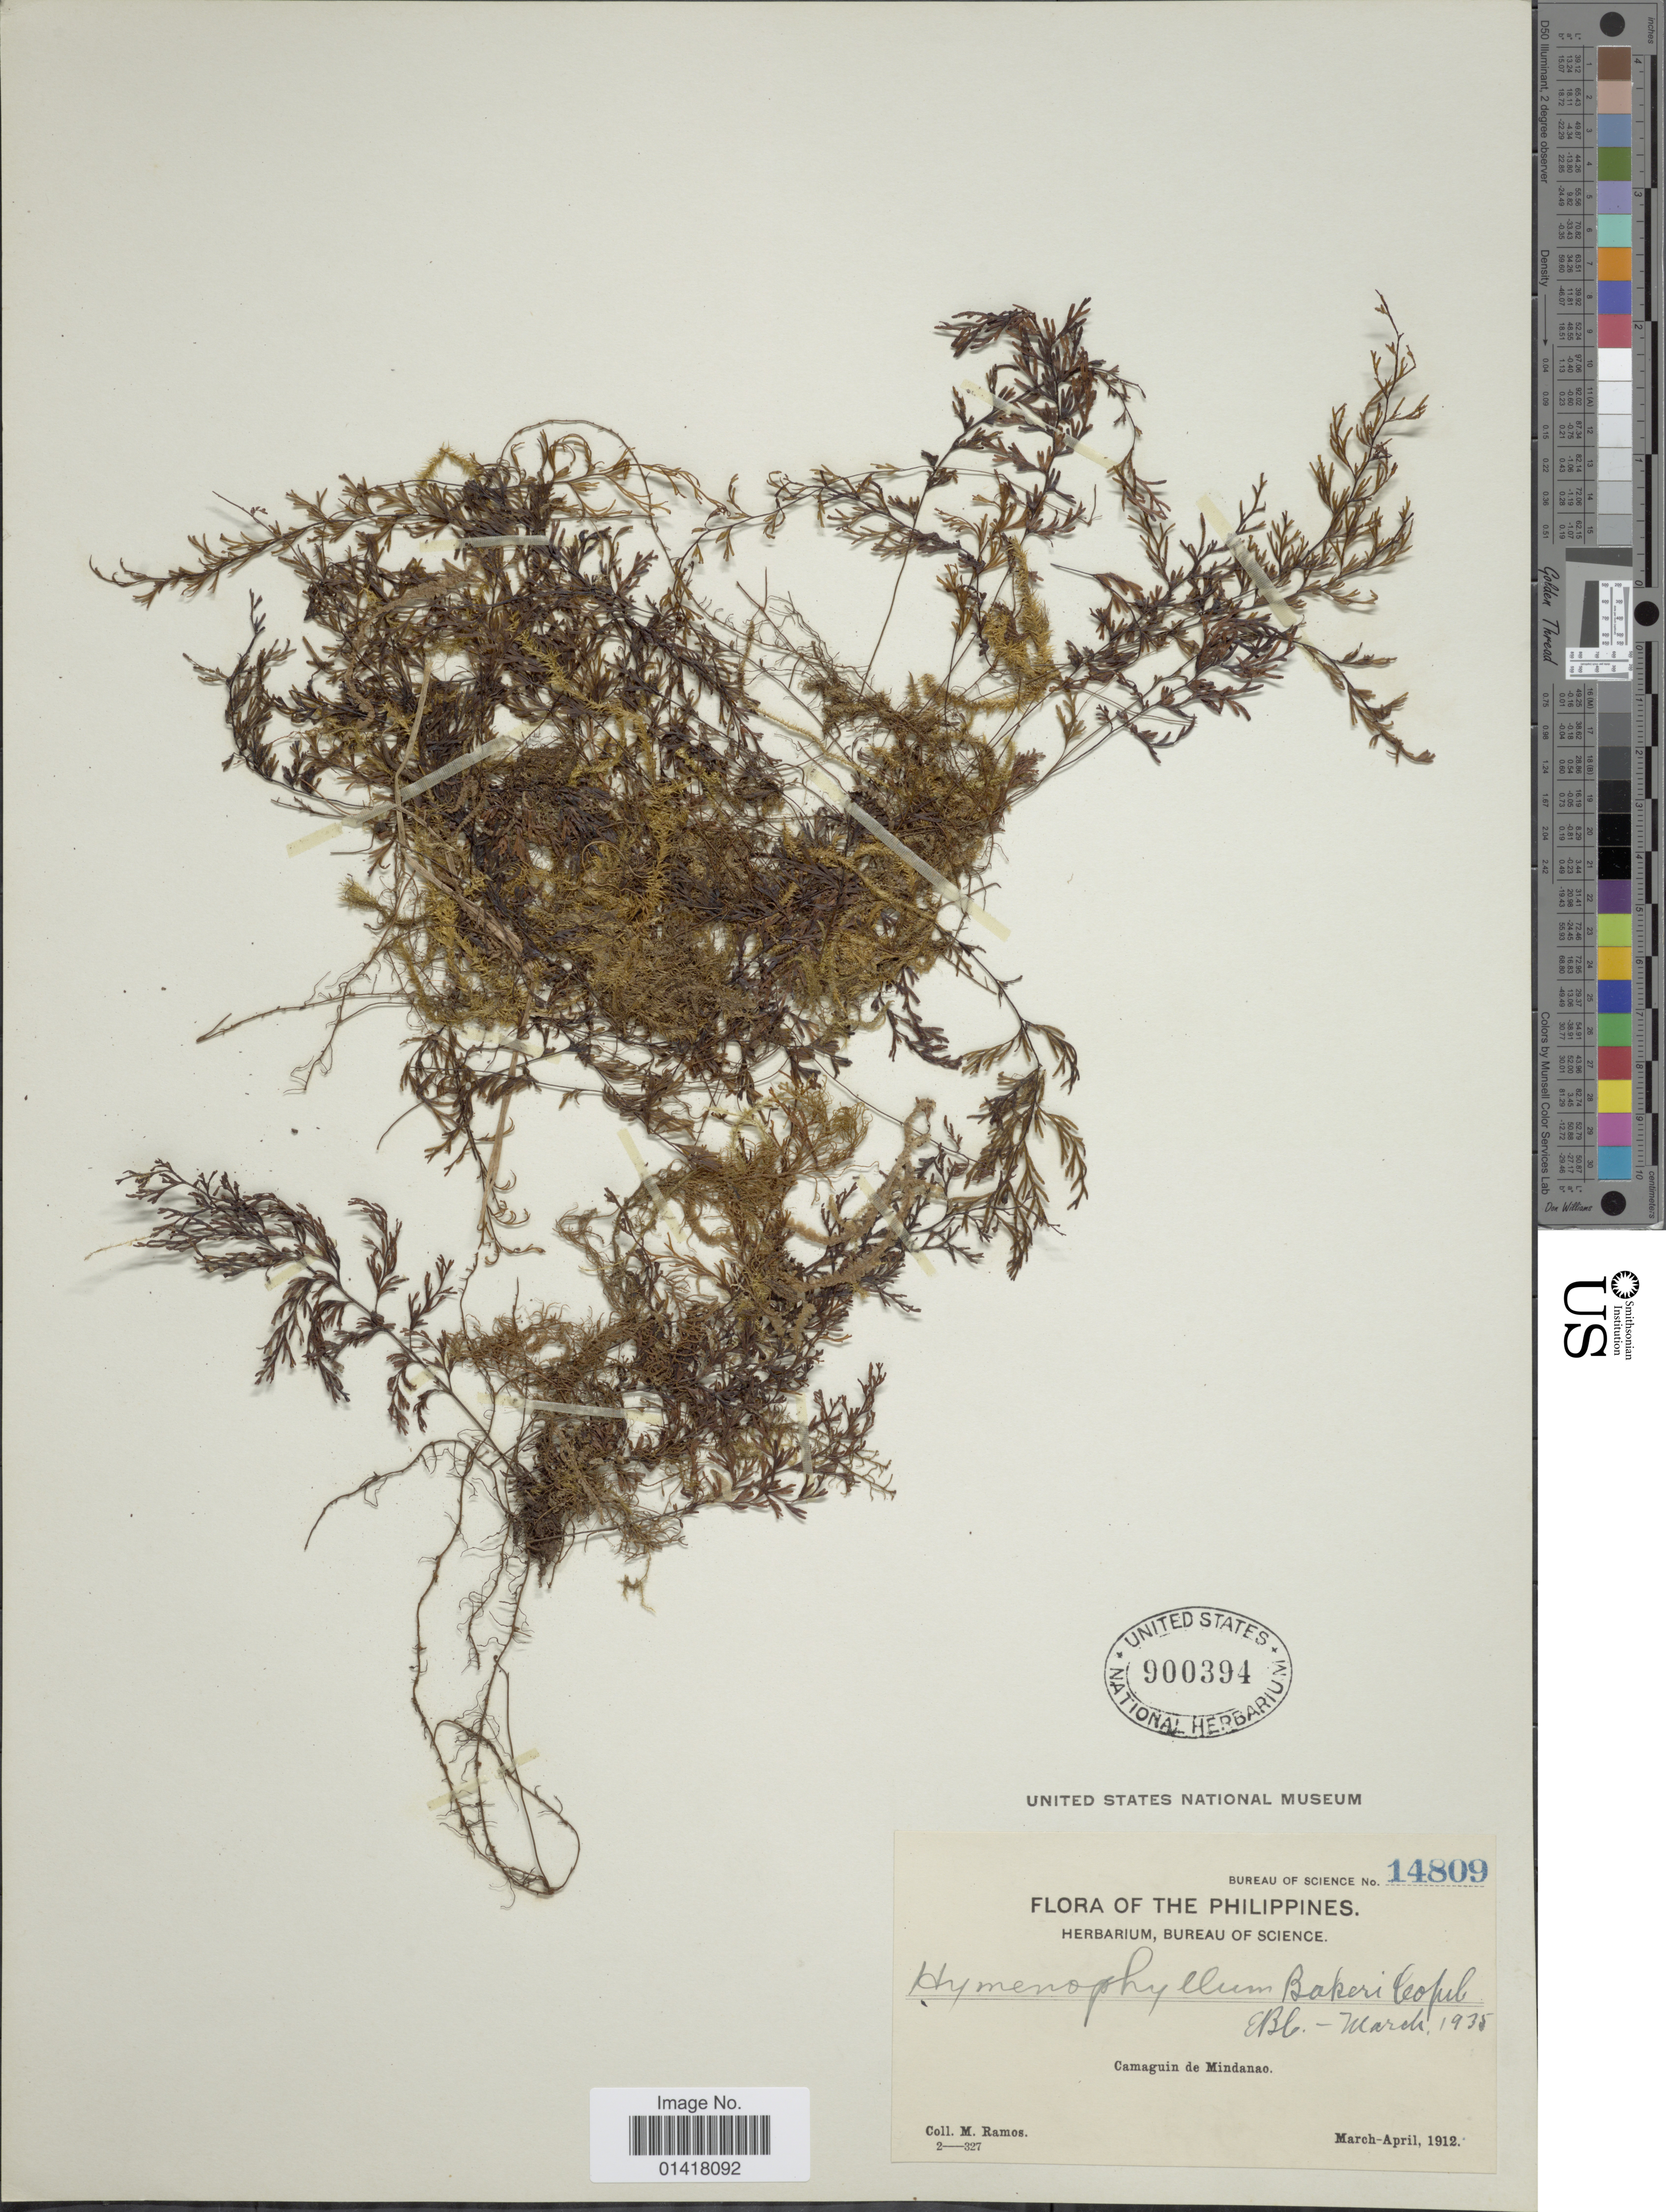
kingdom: Plantae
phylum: Tracheophyta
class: Polypodiopsida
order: Hymenophyllales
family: Hymenophyllaceae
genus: Hymenophyllum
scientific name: Hymenophyllum bakeri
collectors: M. Ramos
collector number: Bureau of Science 14809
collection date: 1912-03/1912-04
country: Philippines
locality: The Philippines. Camaguin de Mindanao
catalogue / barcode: US 900394